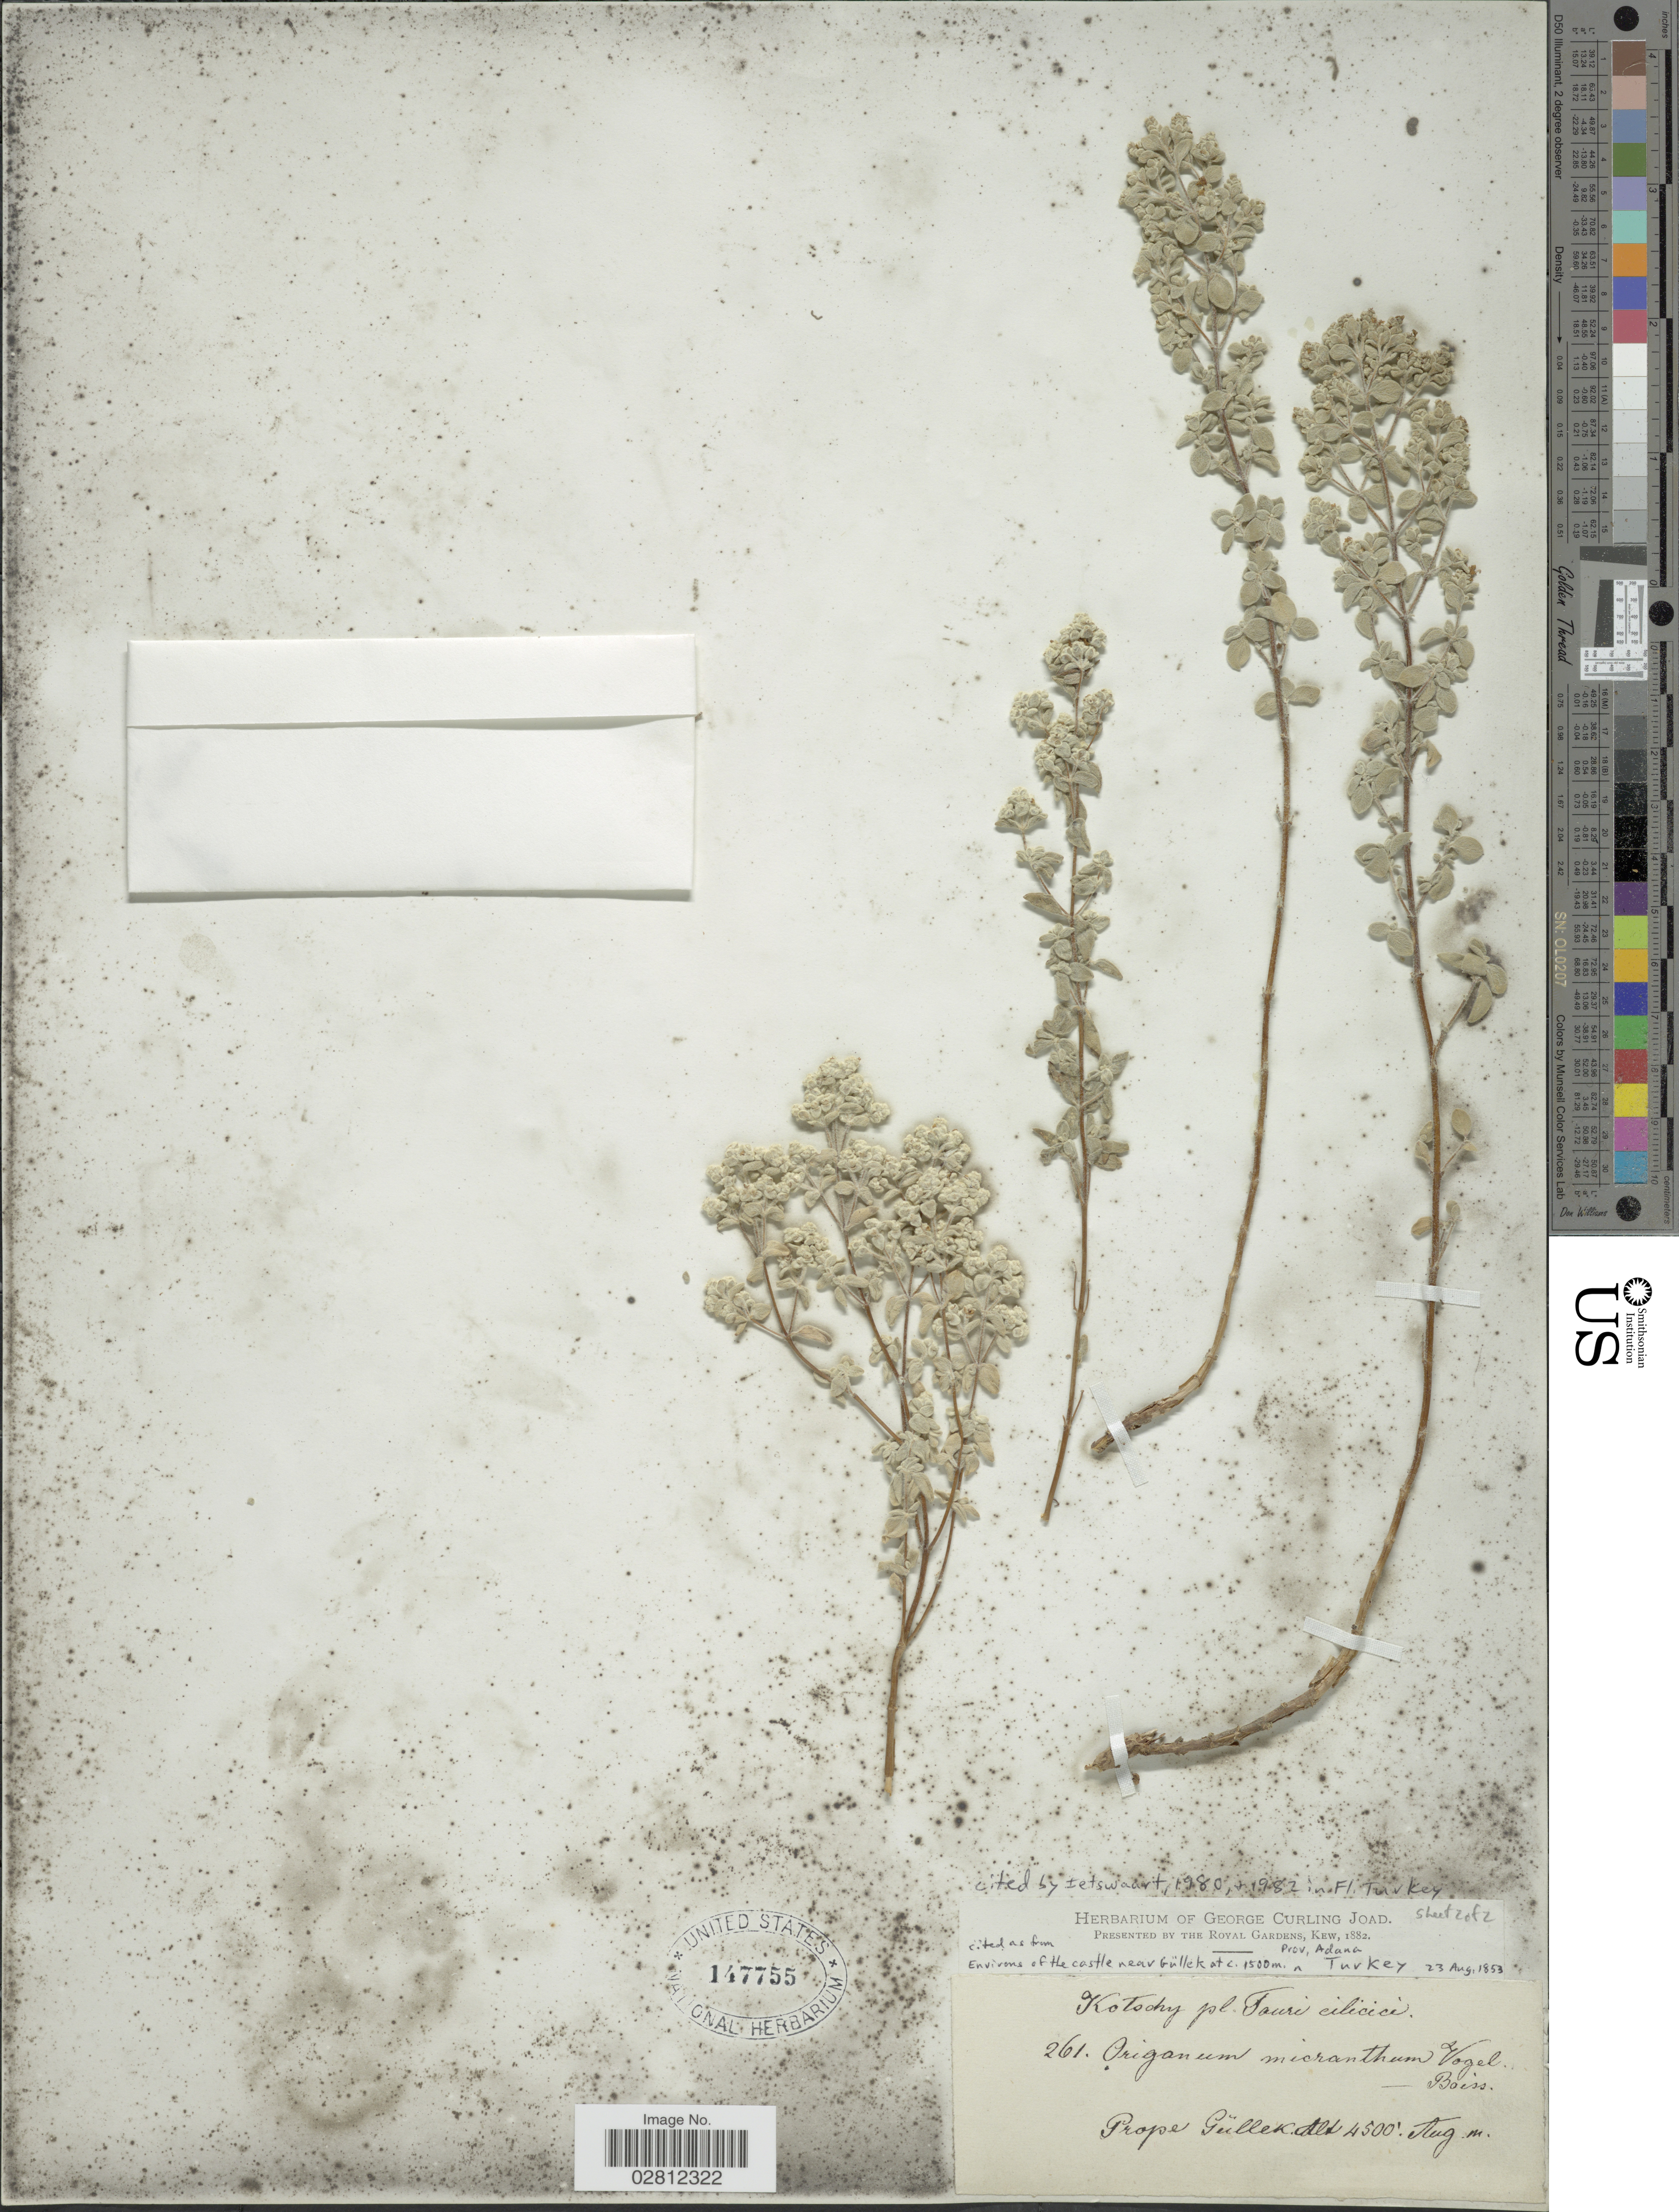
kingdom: Plantae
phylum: Tracheophyta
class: Magnoliopsida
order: Lamiales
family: Lamiaceae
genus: Origanum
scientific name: Origanum micranthum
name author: Colla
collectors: Kotschy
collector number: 261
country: Turkey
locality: Prope Güllek.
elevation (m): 1372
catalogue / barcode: US 147755